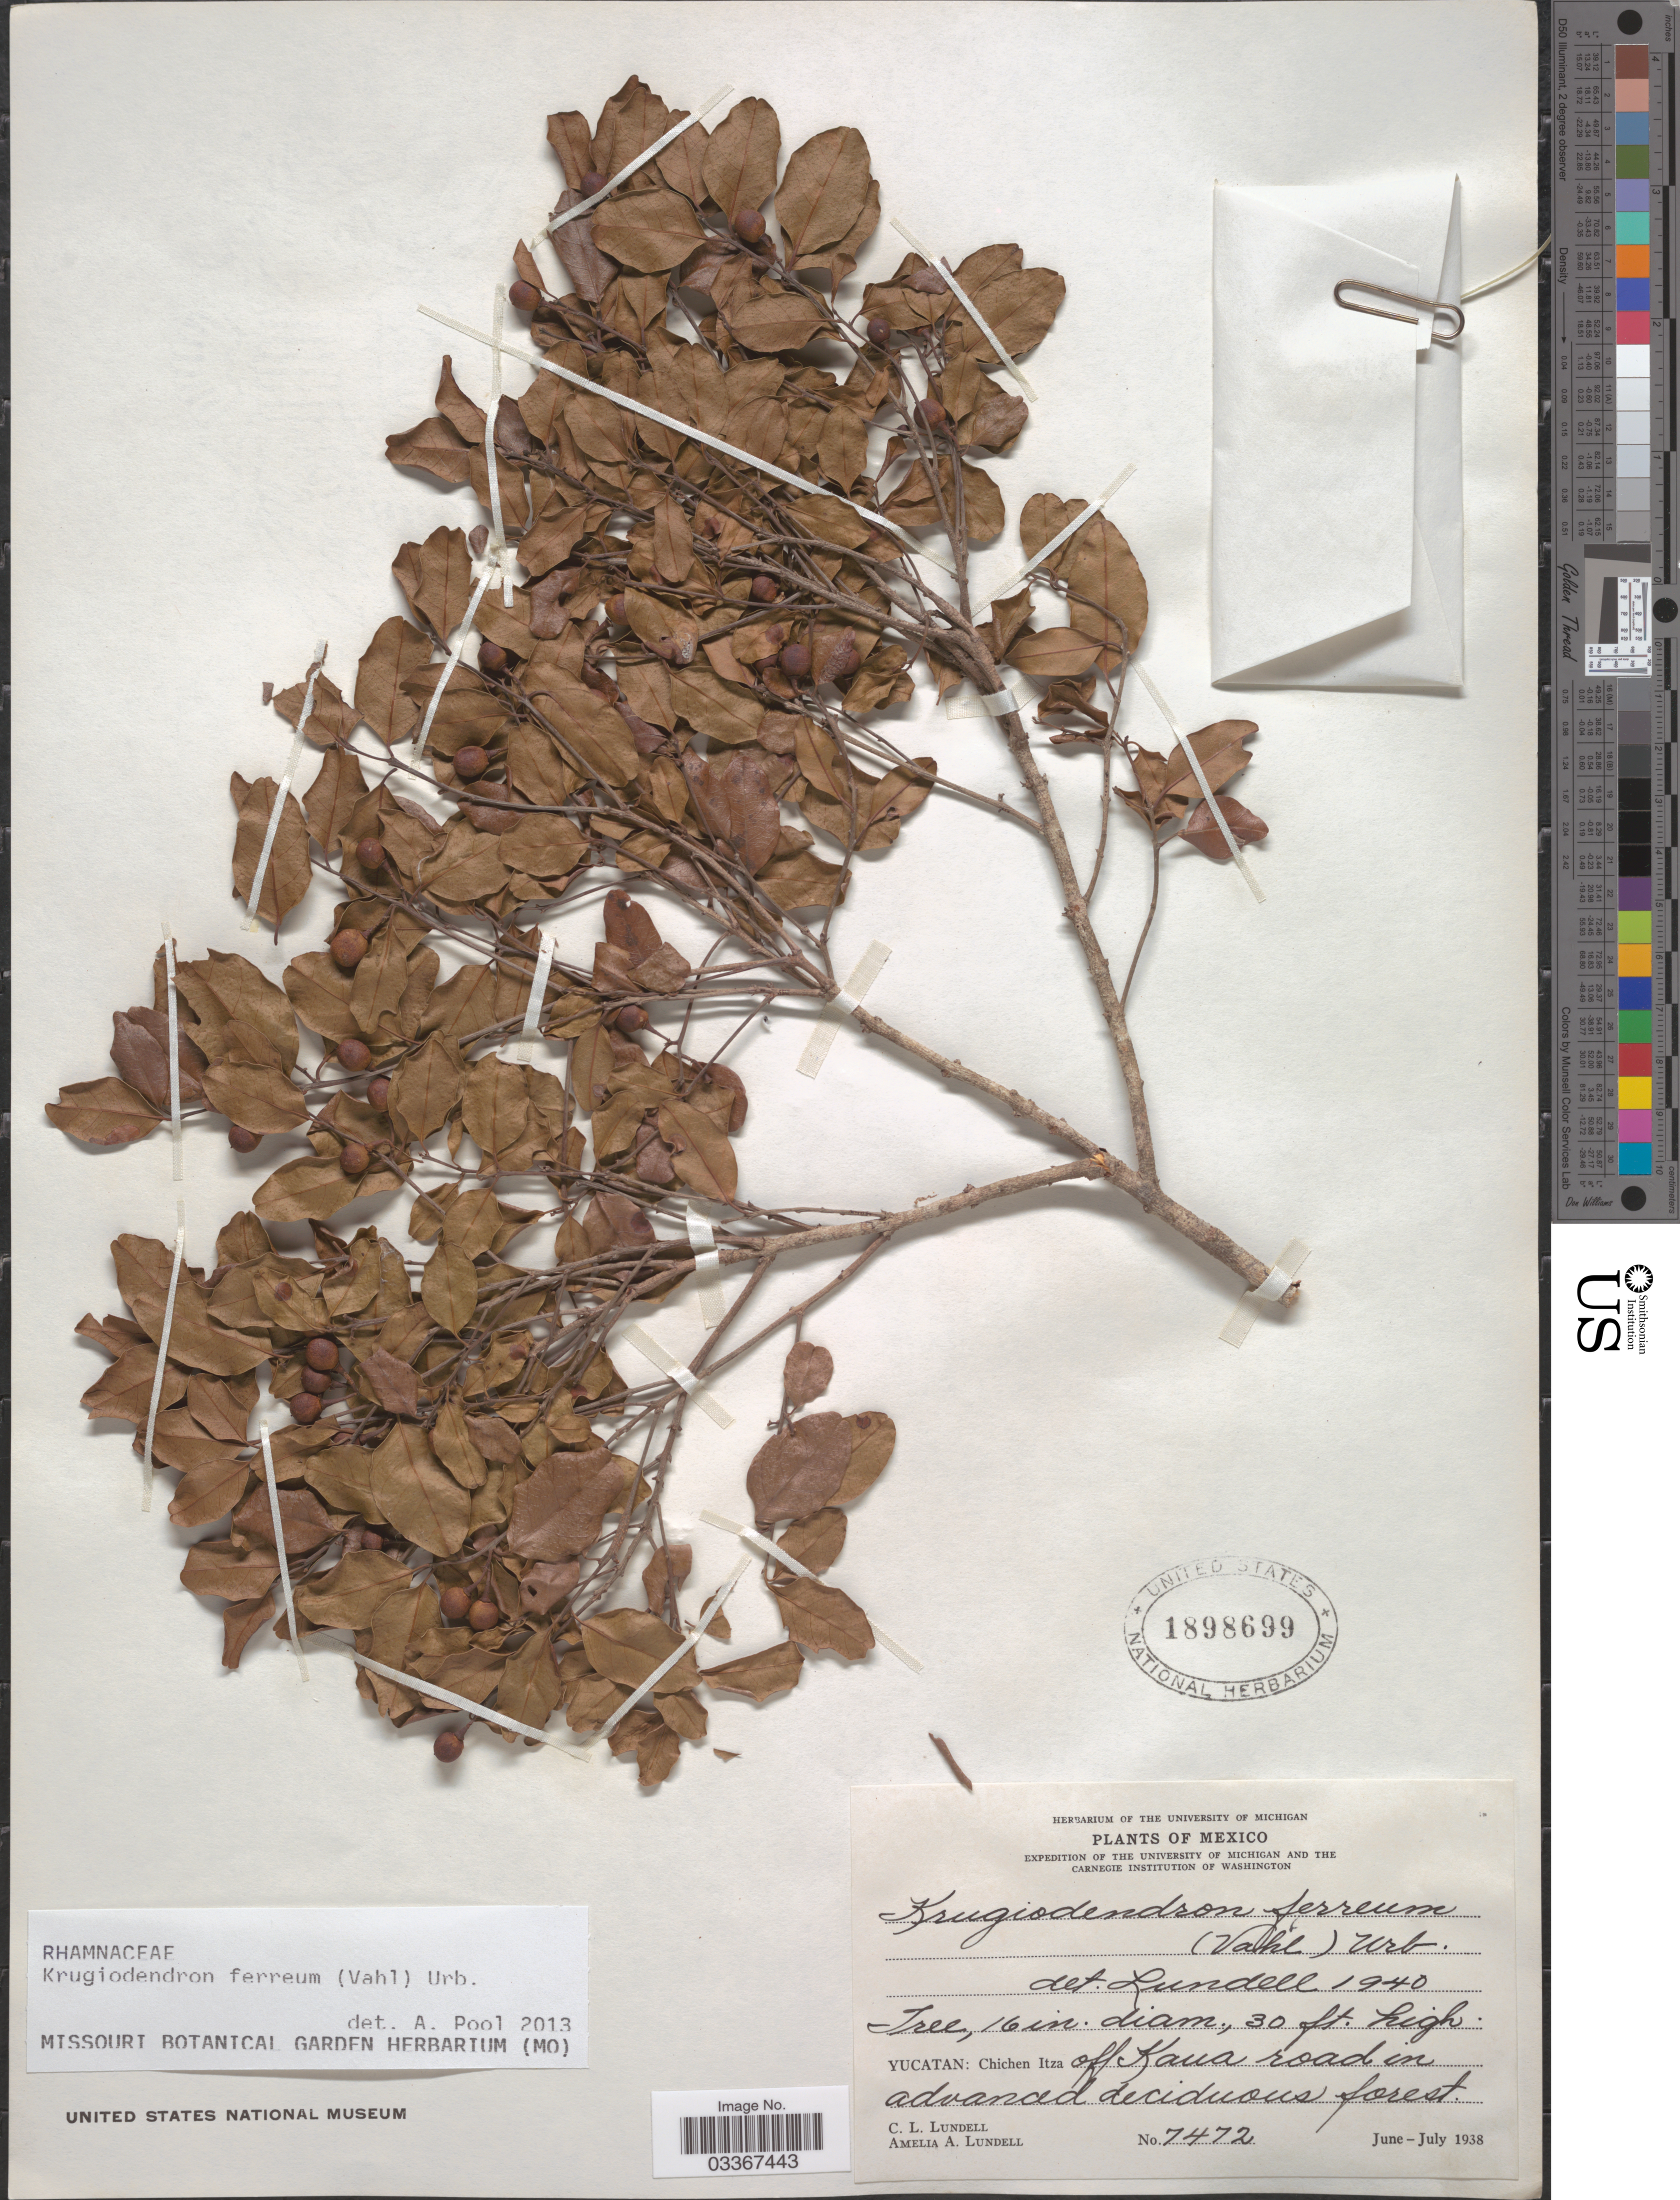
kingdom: Plantae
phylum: Tracheophyta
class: Magnoliopsida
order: Rosales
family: Rhamnaceae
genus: Krugiodendron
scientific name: Krugiodendron ferreum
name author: (Vahl) Urb.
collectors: C. L. Lundell & A. A. Lundell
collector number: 7472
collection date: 1938-06/1938-07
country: Mexico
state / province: Yucatán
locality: Chichen Itza off Kaua road.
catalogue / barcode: US 1898699